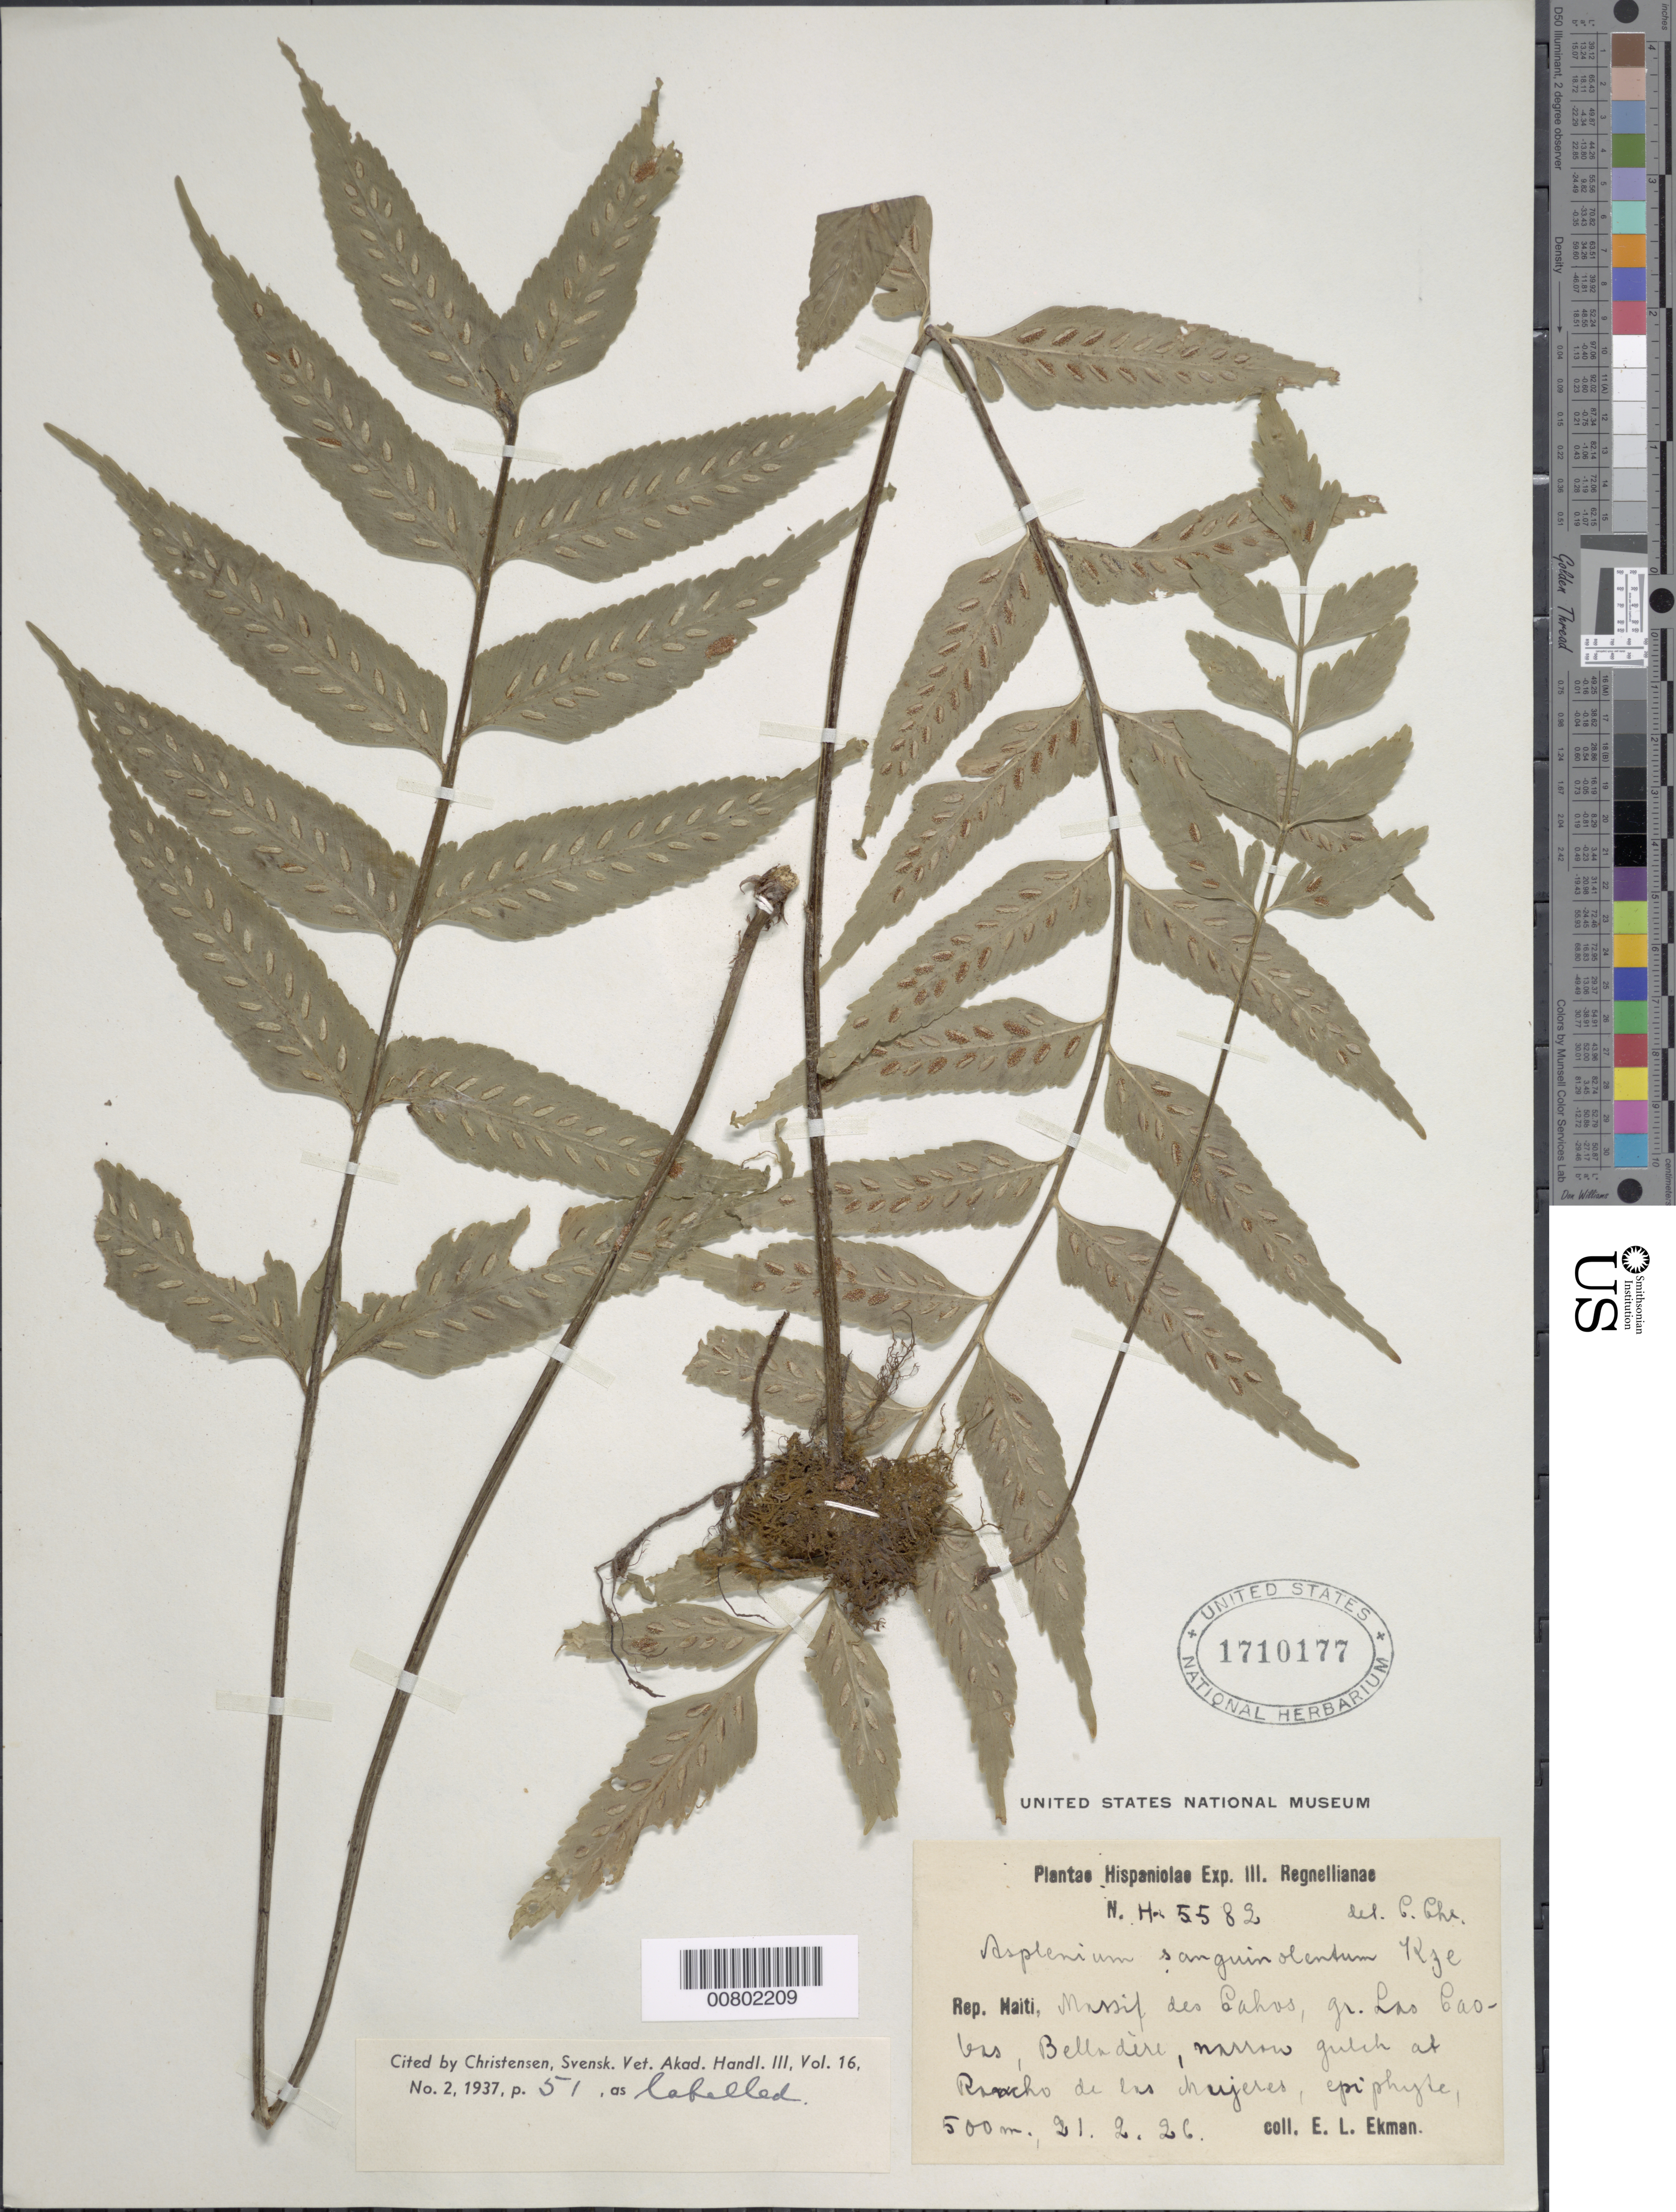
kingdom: Plantae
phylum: Tracheophyta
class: Polypodiopsida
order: Polypodiales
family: Aspleniaceae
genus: Asplenium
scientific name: Asplenium feei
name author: Kunze ex Fée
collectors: E. L. Ekman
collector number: H 5582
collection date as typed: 21 Feb 1926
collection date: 1926-02-21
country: Haiti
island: Hispaniola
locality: Massif des Cahos, gr. Las Caobas, Belladère, Rancho de las Maijeres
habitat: Narrow gulch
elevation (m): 500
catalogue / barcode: US 1710177